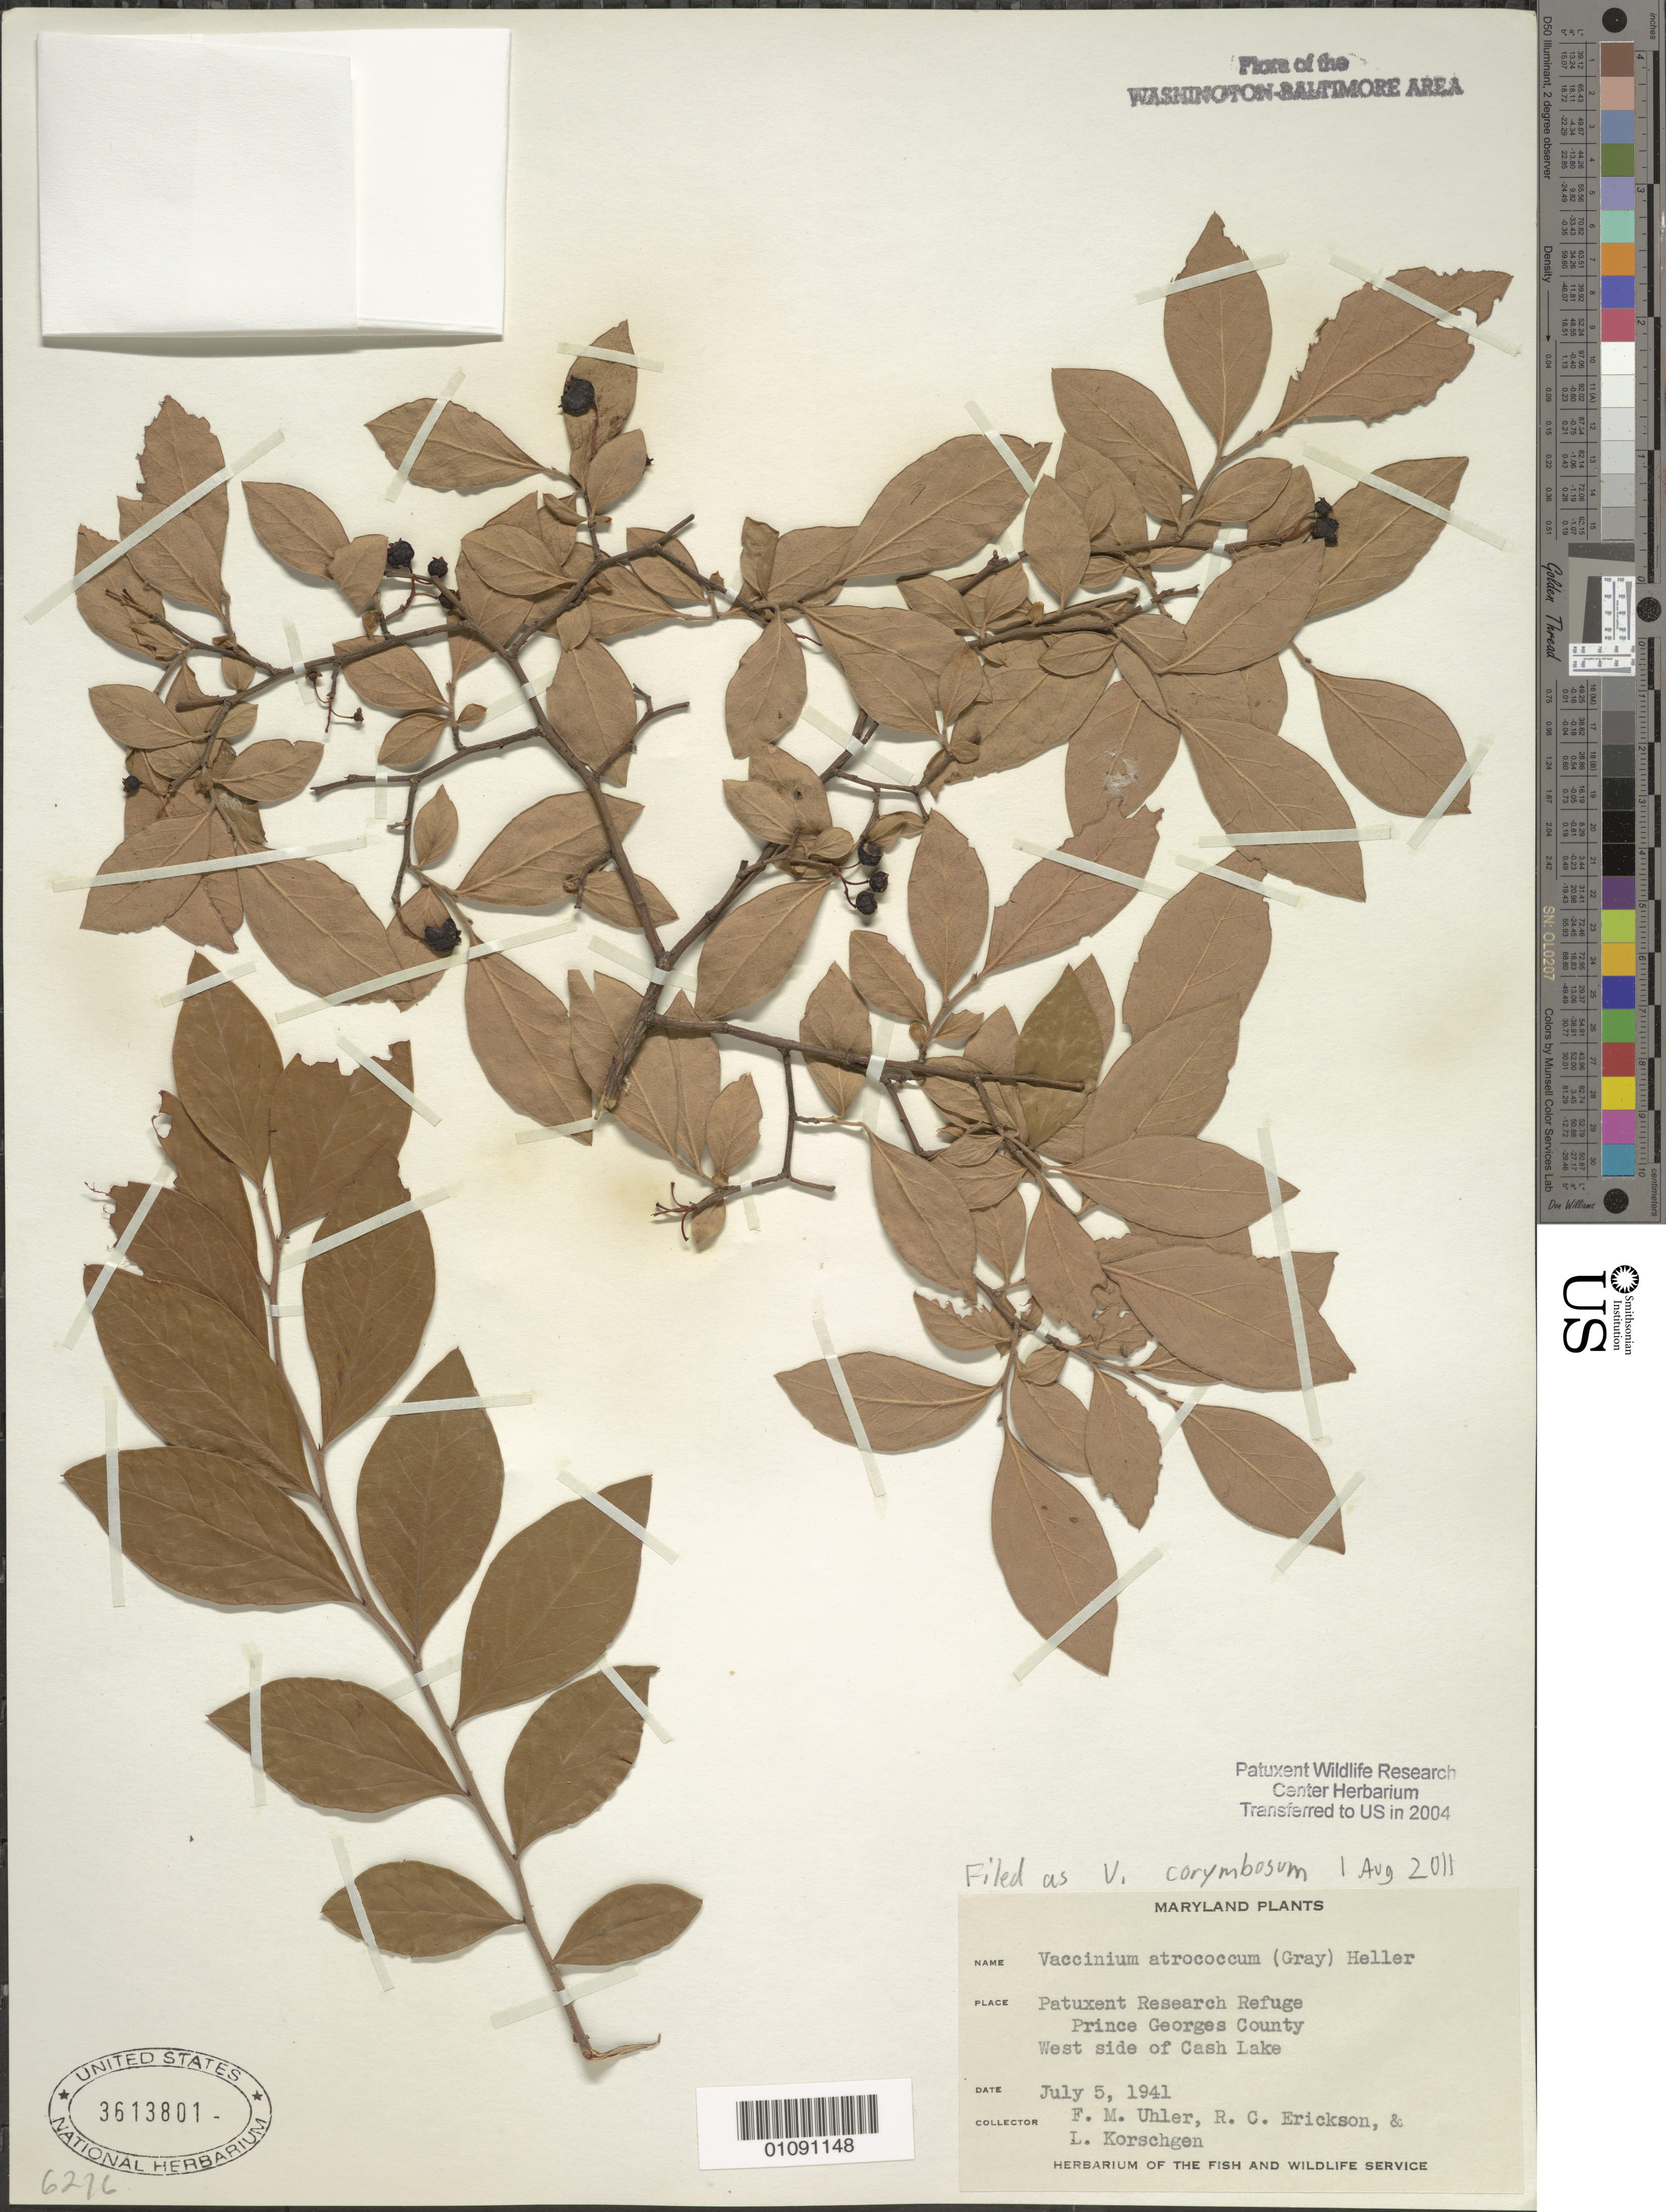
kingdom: Plantae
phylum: Tracheophyta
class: Magnoliopsida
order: Ericales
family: Ericaceae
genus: Vaccinium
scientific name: Vaccinium corymbosum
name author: L.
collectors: F. M. Uhler, R. Erickson & L. Korschgen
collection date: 1941-07-05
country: United States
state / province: Maryland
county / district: Prince George's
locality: Patuxent Wildlife Refuge. W. side of Cash Lake.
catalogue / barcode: US 3613801